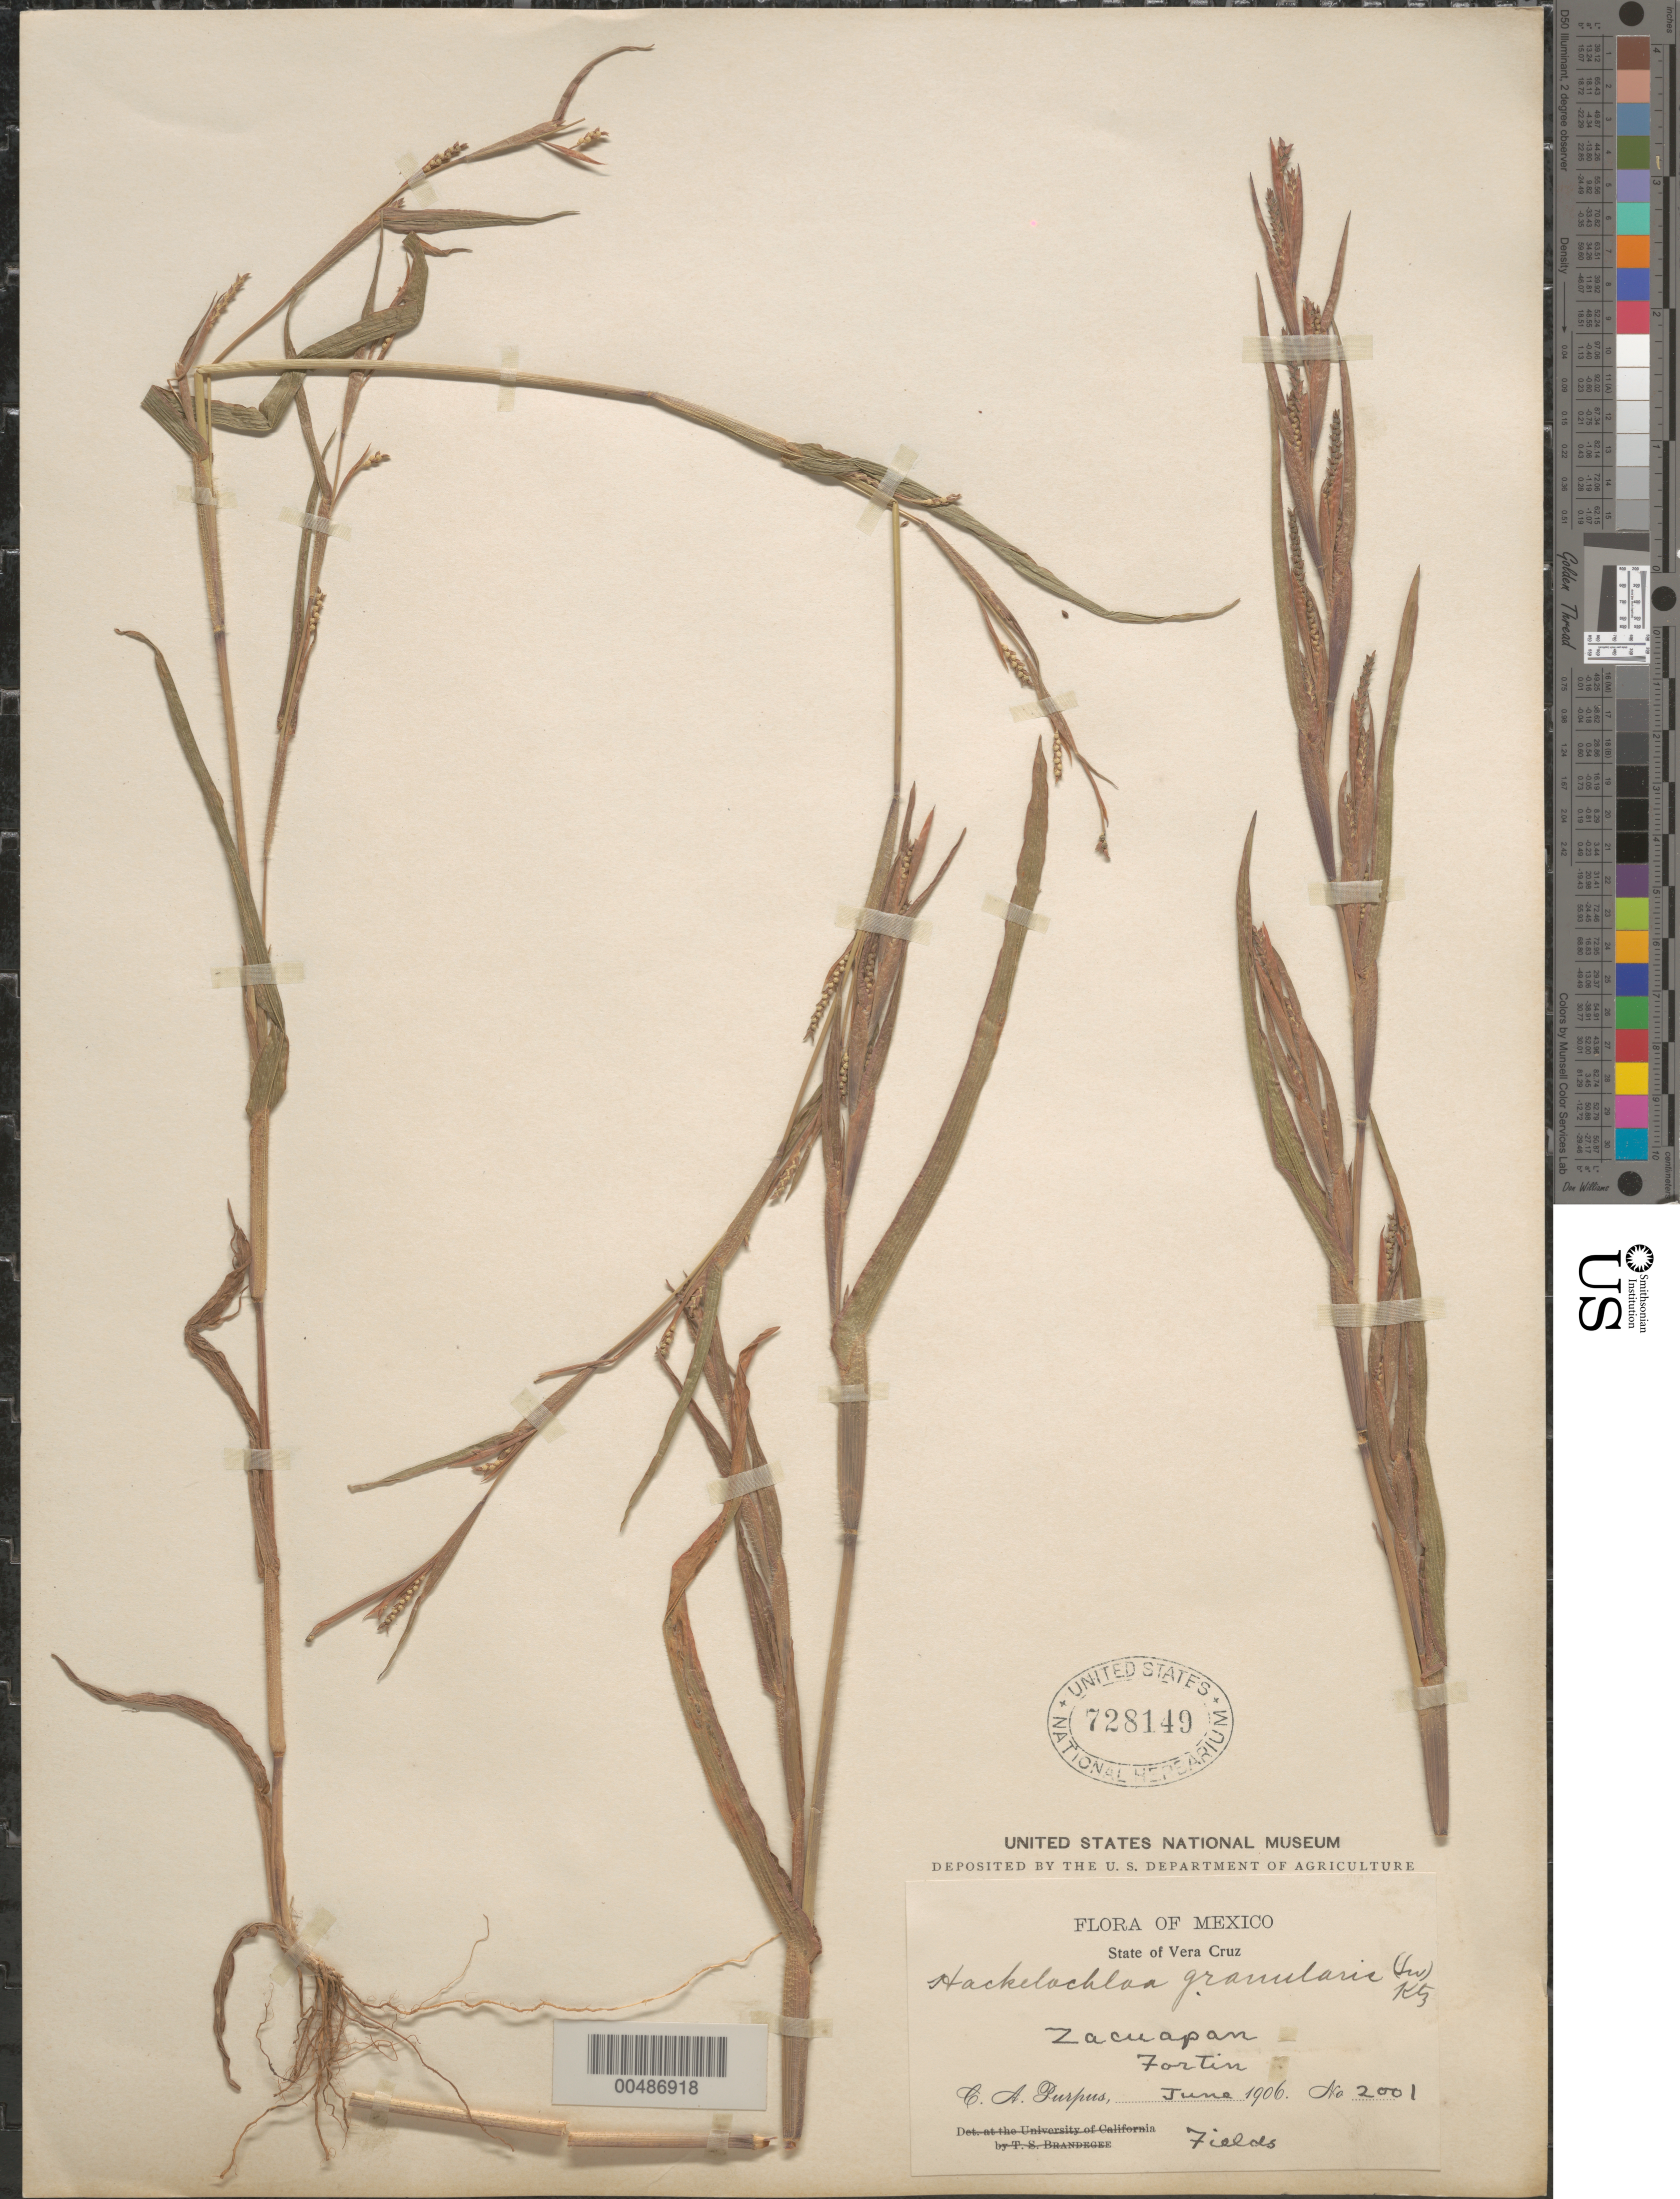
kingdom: Plantae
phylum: Tracheophyta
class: Liliopsida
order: Poales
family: Poaceae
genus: Hackelochloa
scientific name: Hackelochloa granularis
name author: (L.) Kuntze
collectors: C. A. Purpus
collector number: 2001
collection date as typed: Jun 1906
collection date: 1906-06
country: Mexico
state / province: Veracruz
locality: Zacuapan, Fortin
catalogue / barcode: US 728149